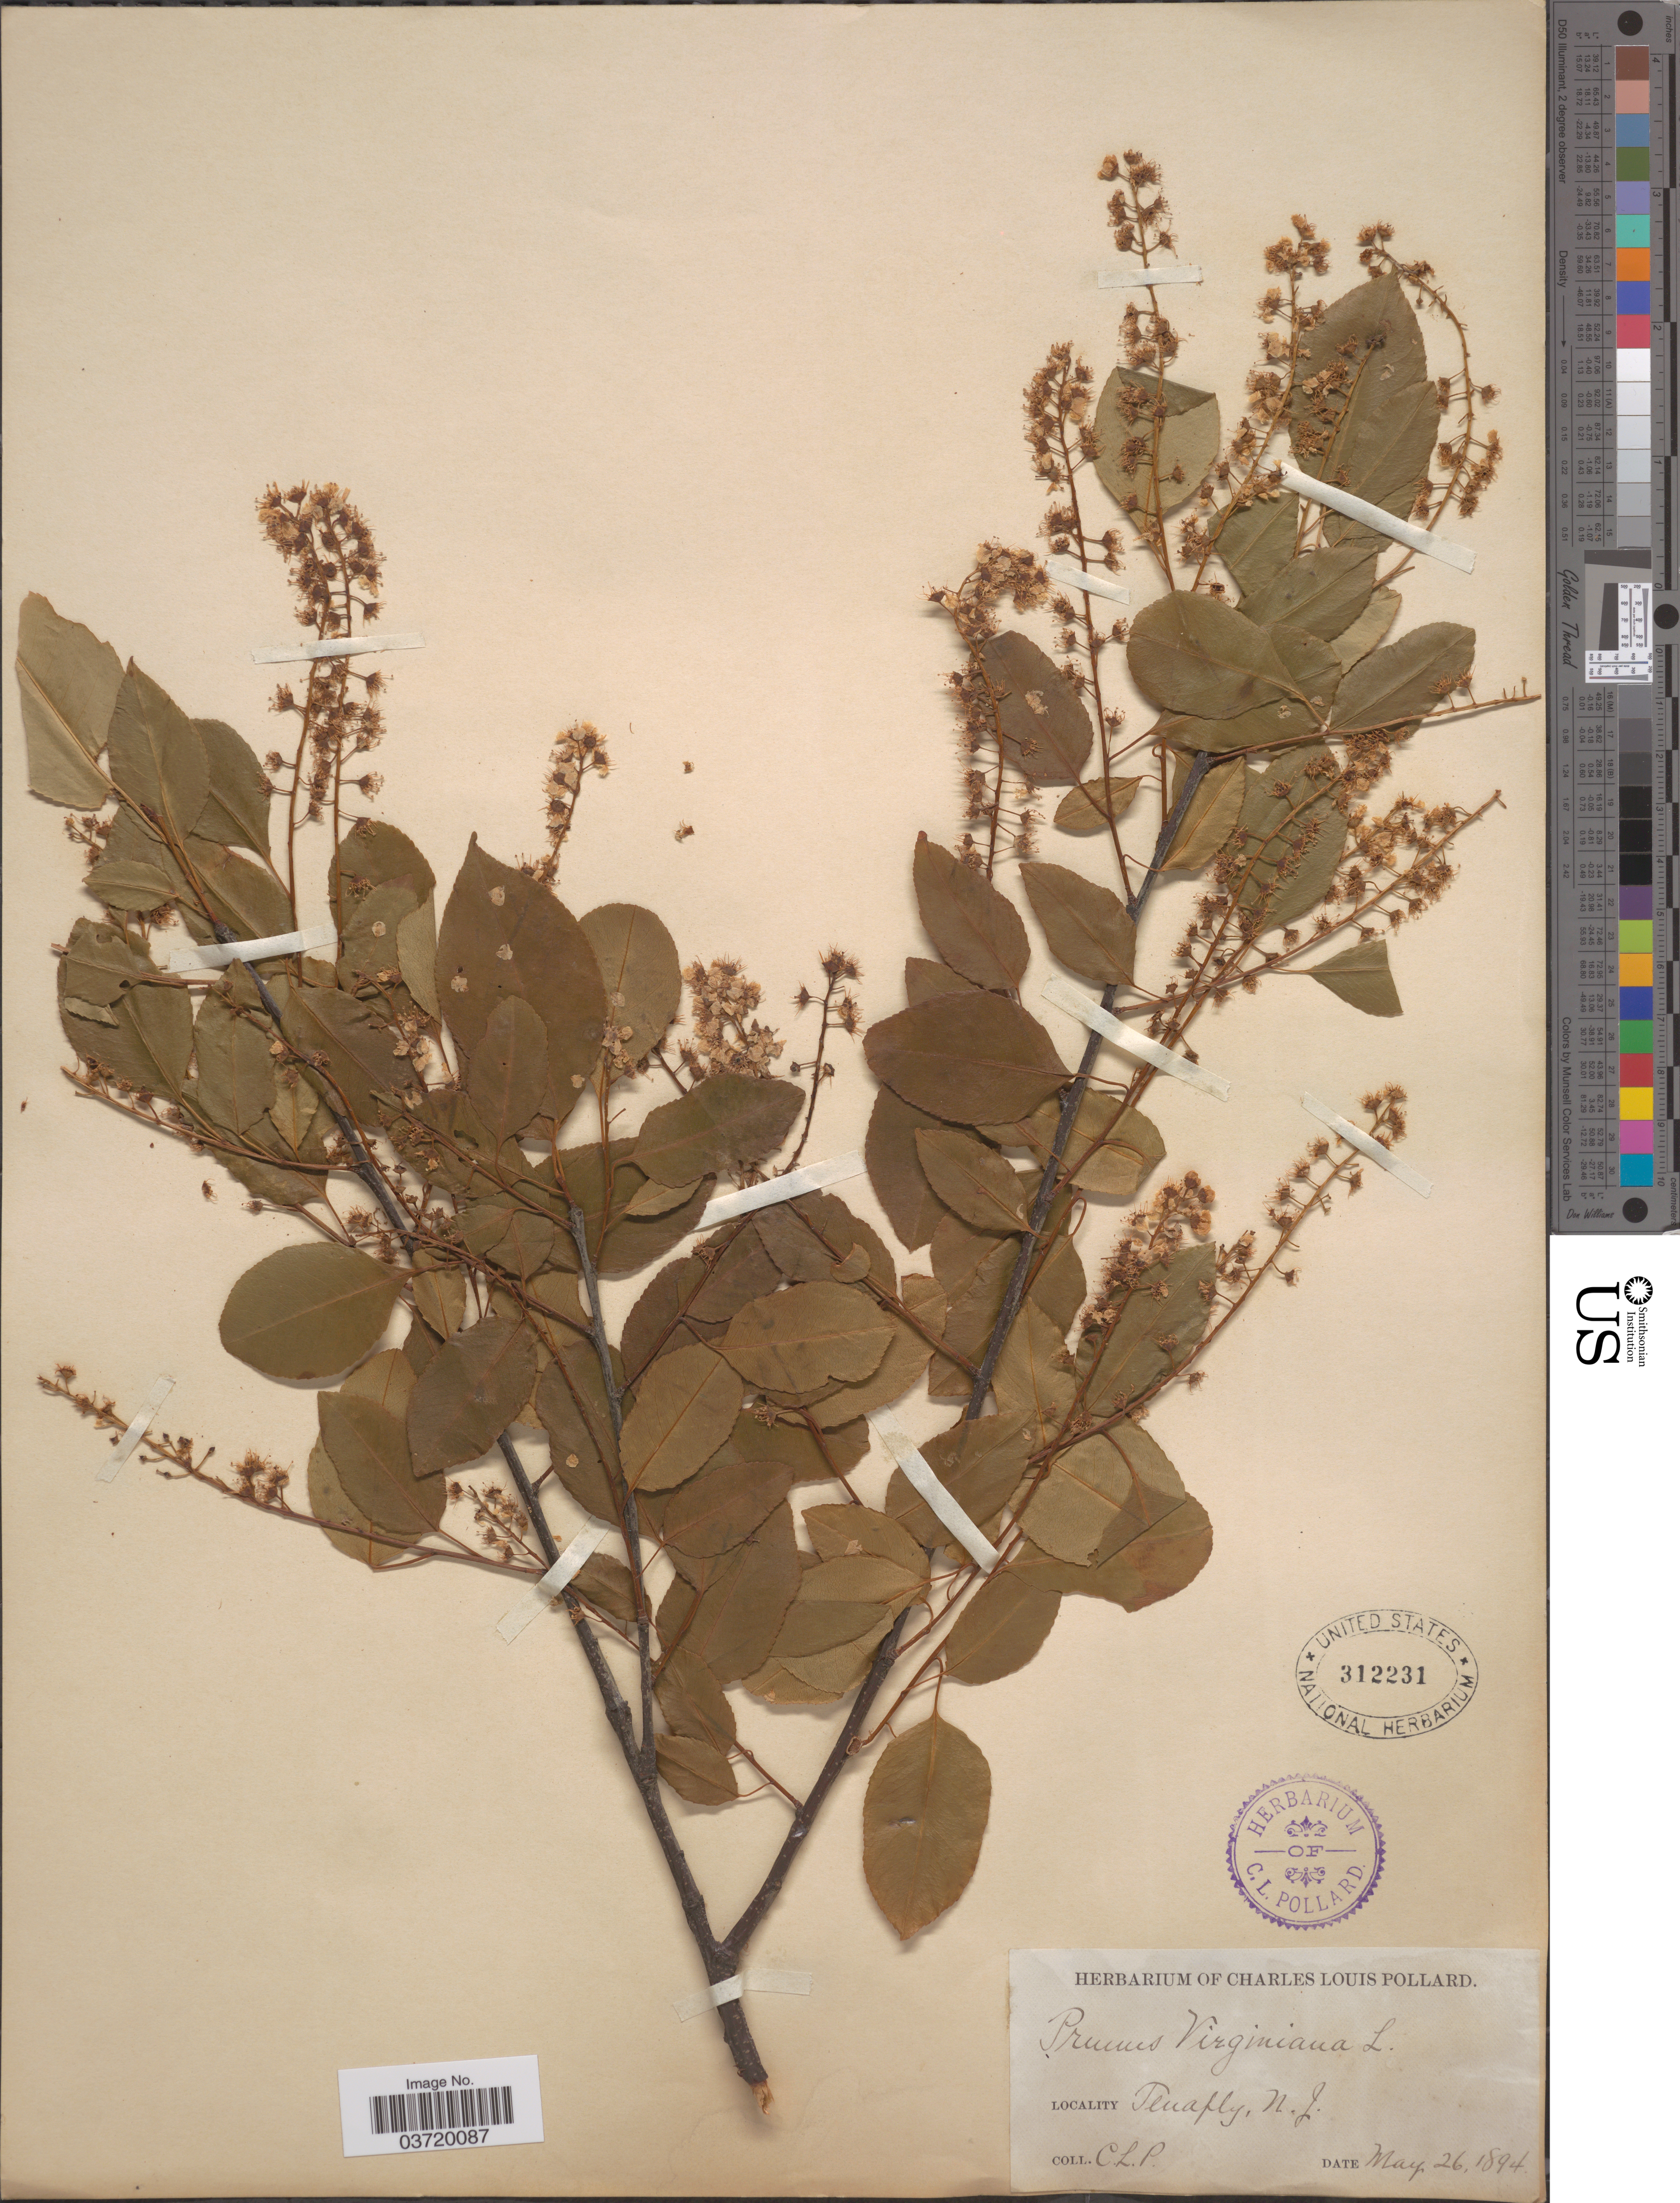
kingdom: Plantae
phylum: Tracheophyta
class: Magnoliopsida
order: Rosales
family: Rosaceae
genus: Prunus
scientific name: Prunus virginiana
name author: L.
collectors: C. L. Pollard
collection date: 1894-05-26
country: United States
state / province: New Jersey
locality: Tenaply.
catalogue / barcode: US 312231